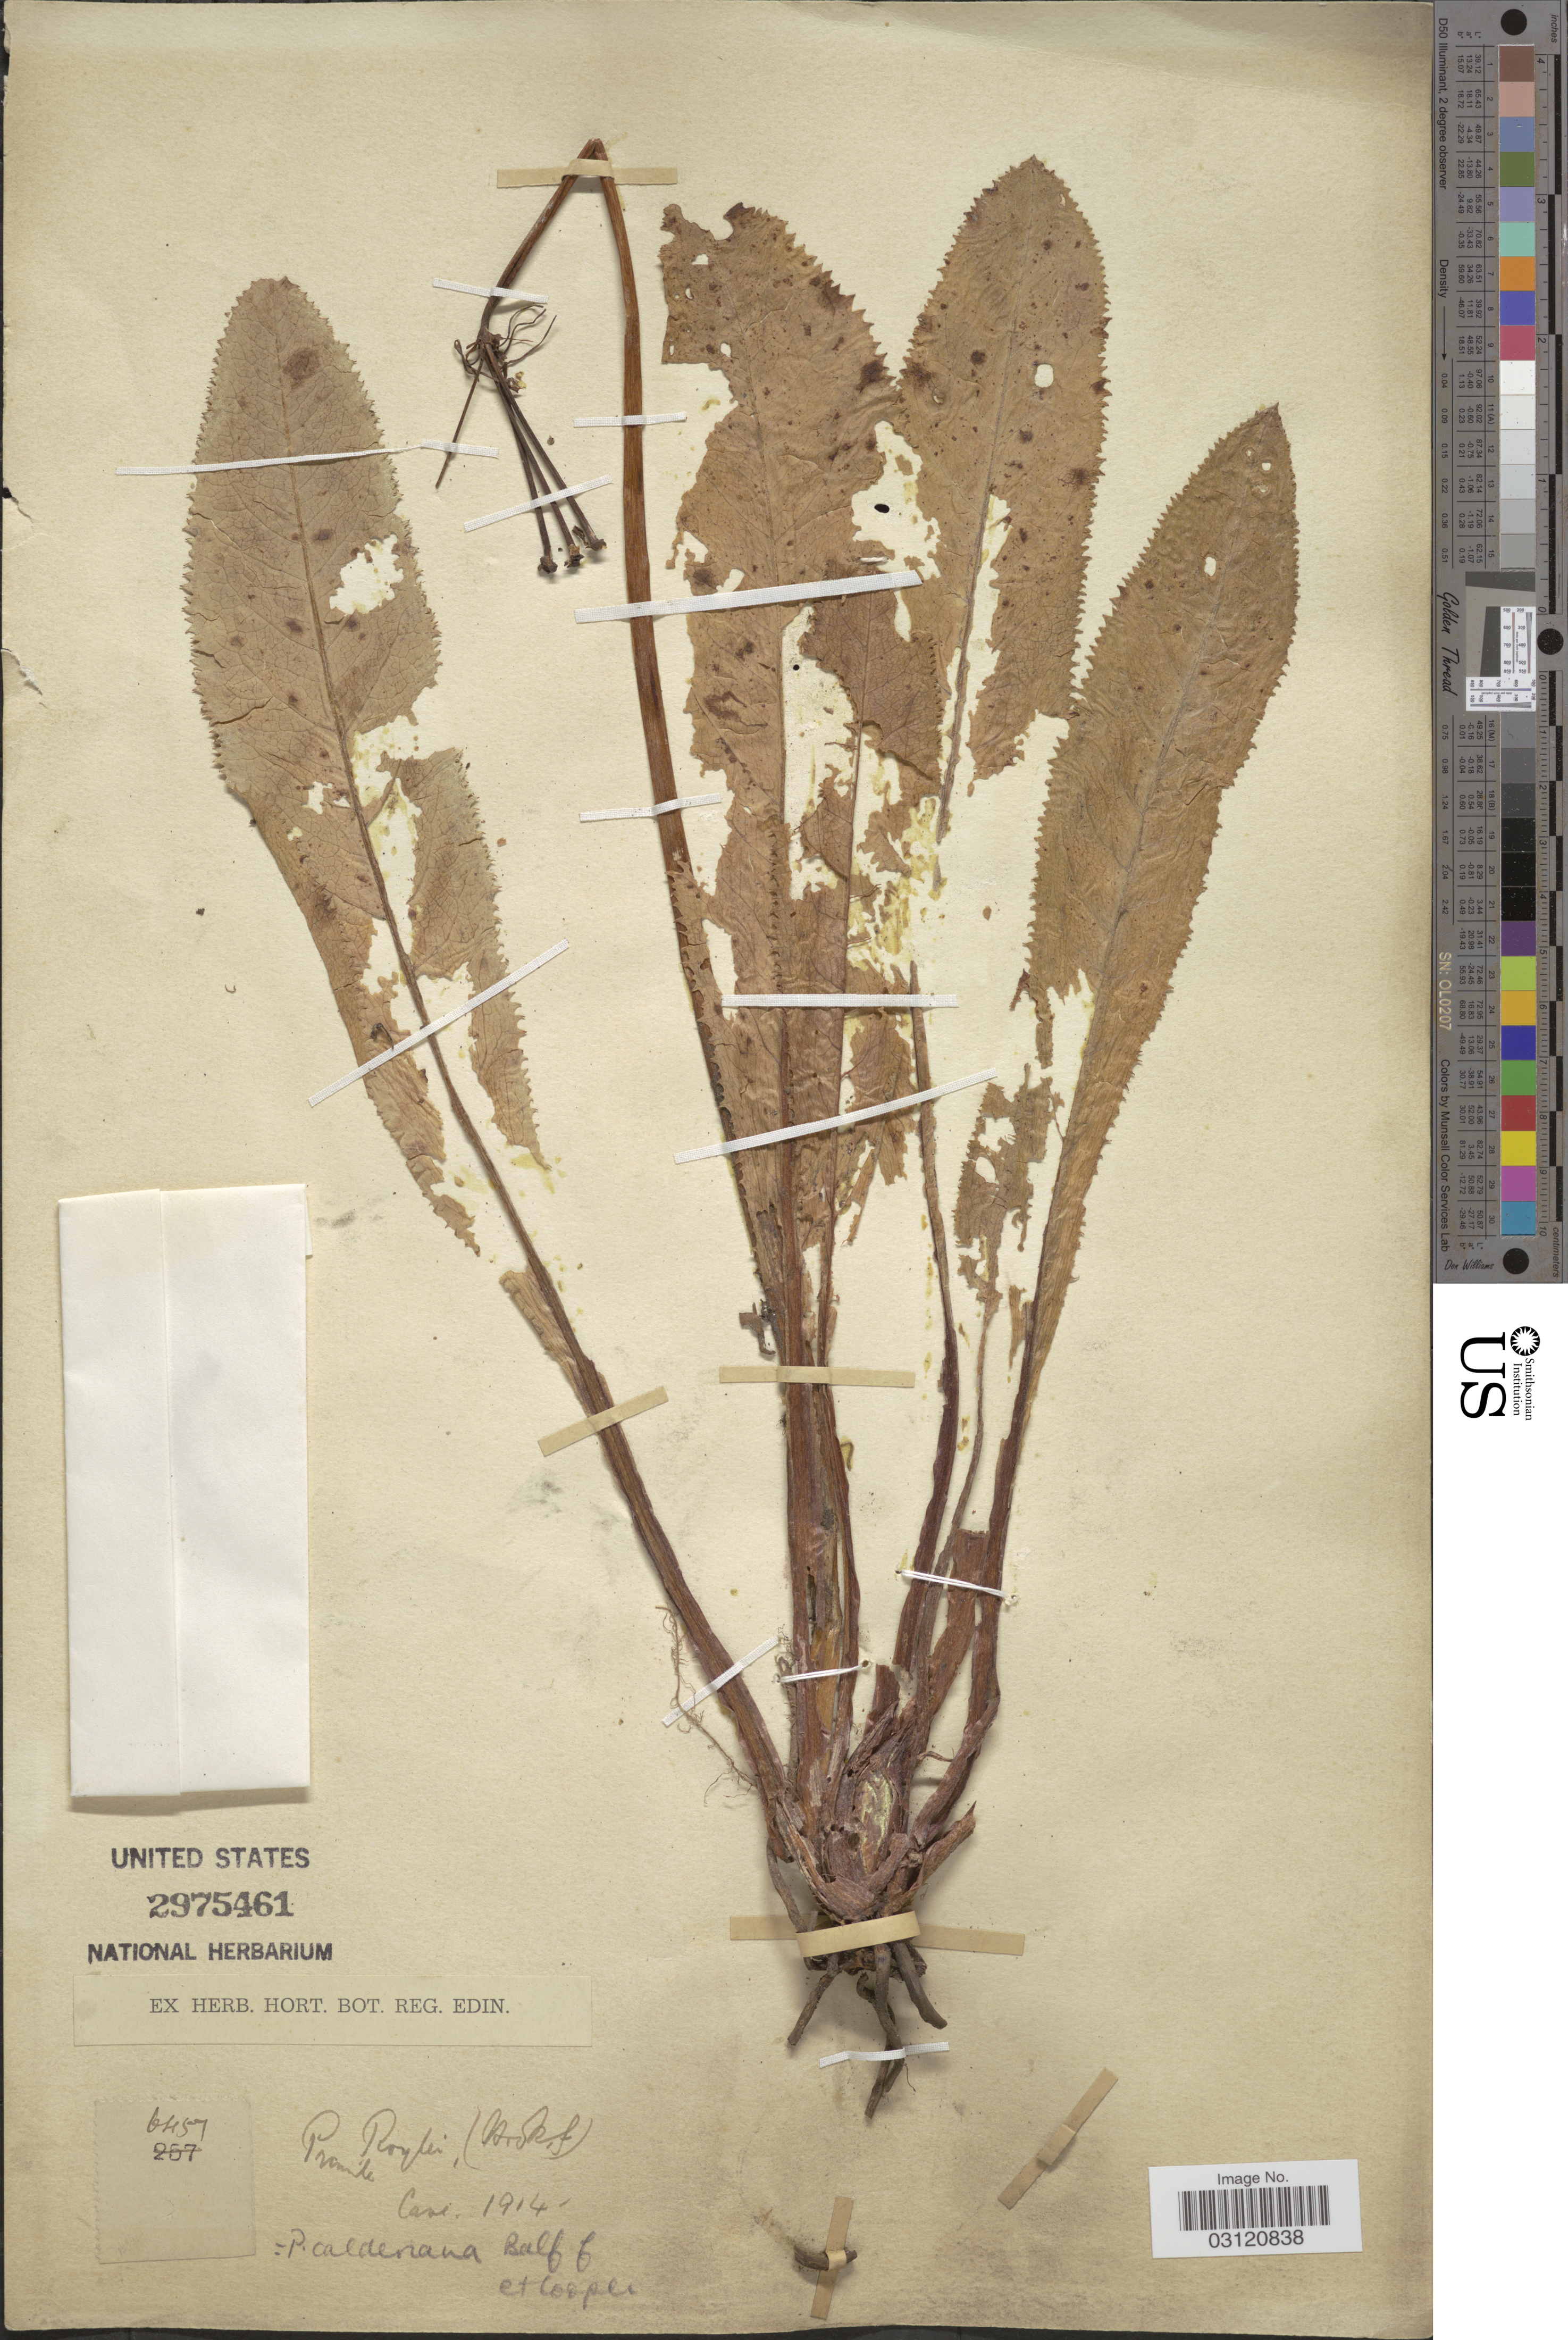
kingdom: Plantae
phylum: Tracheophyta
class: Magnoliopsida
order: Ericales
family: Primulaceae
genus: Primula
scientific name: Primula calderiana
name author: Balf. f. & R.E. Cooper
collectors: Ex herb. Hort. Reg. Bot. Edin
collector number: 6457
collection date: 1914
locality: Cave.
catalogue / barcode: US 2975461